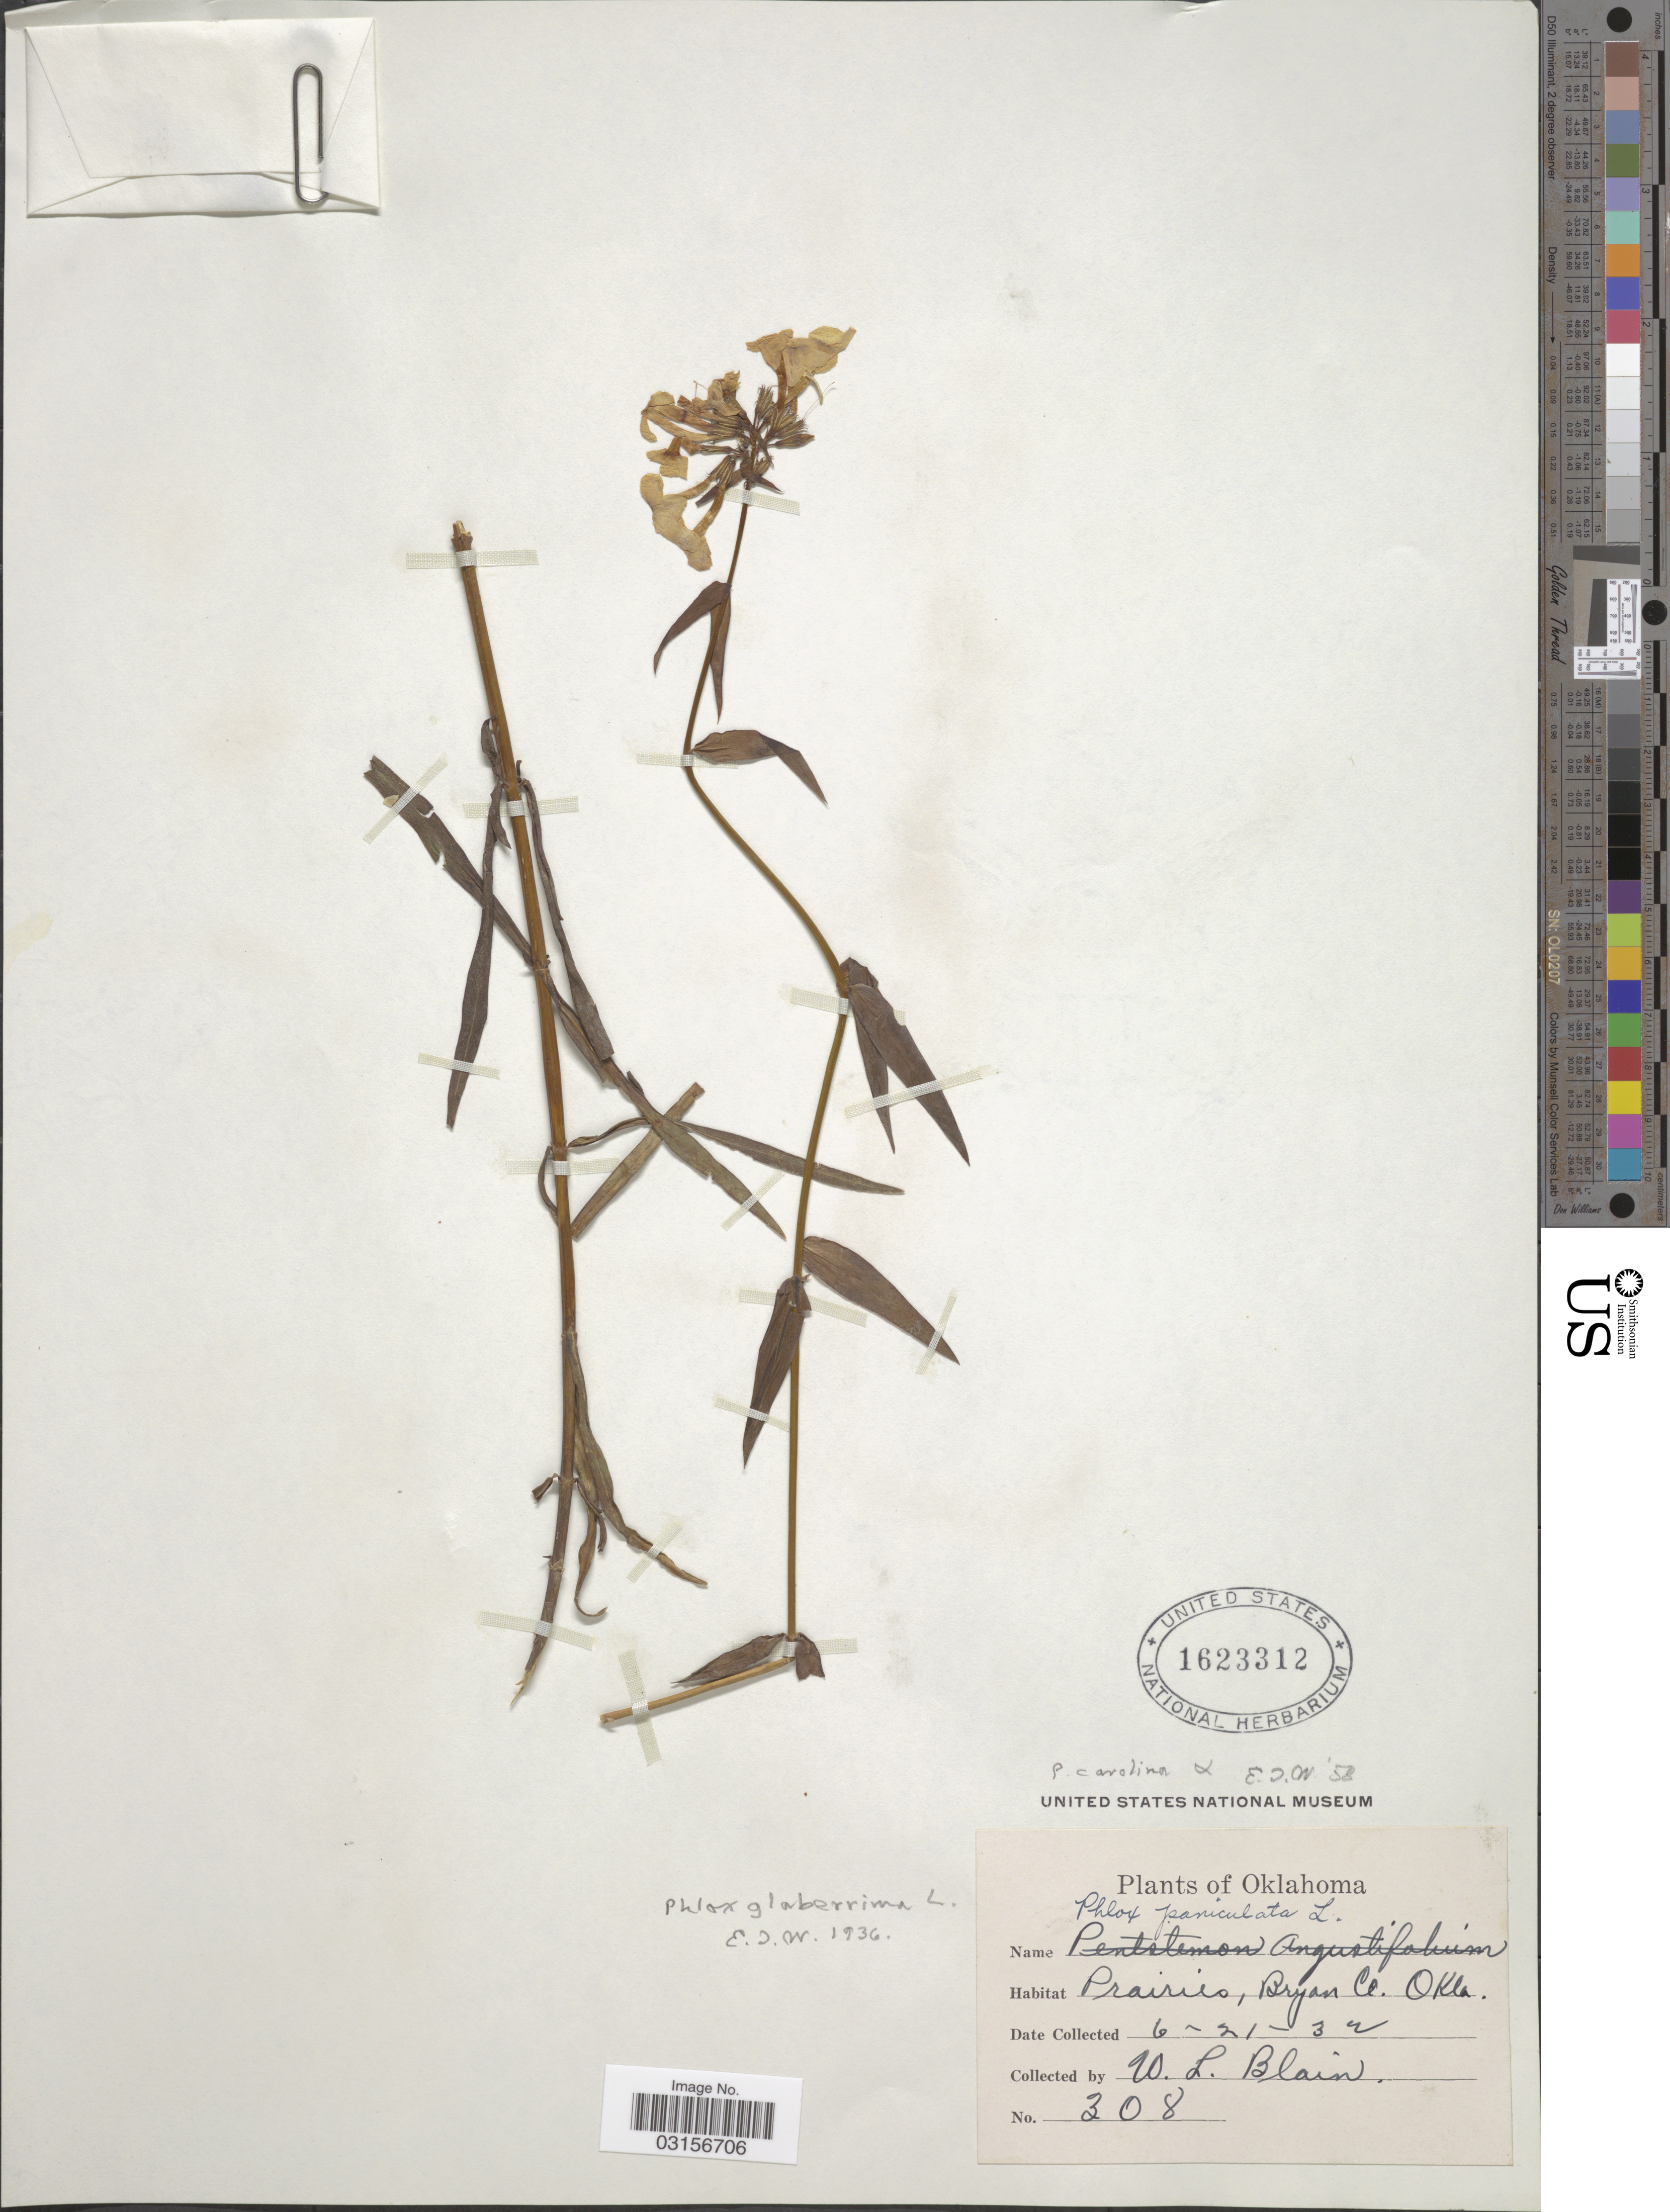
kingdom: Plantae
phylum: Tracheophyta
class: Magnoliopsida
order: Ericales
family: Polemoniaceae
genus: Phlox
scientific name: Phlox carolina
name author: L.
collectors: W. Blain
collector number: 308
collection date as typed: Transcribed d/m/y: 21/6/32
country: United States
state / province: Oklahoma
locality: Prairies, Bryan Co., Okla.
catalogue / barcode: US 1623312